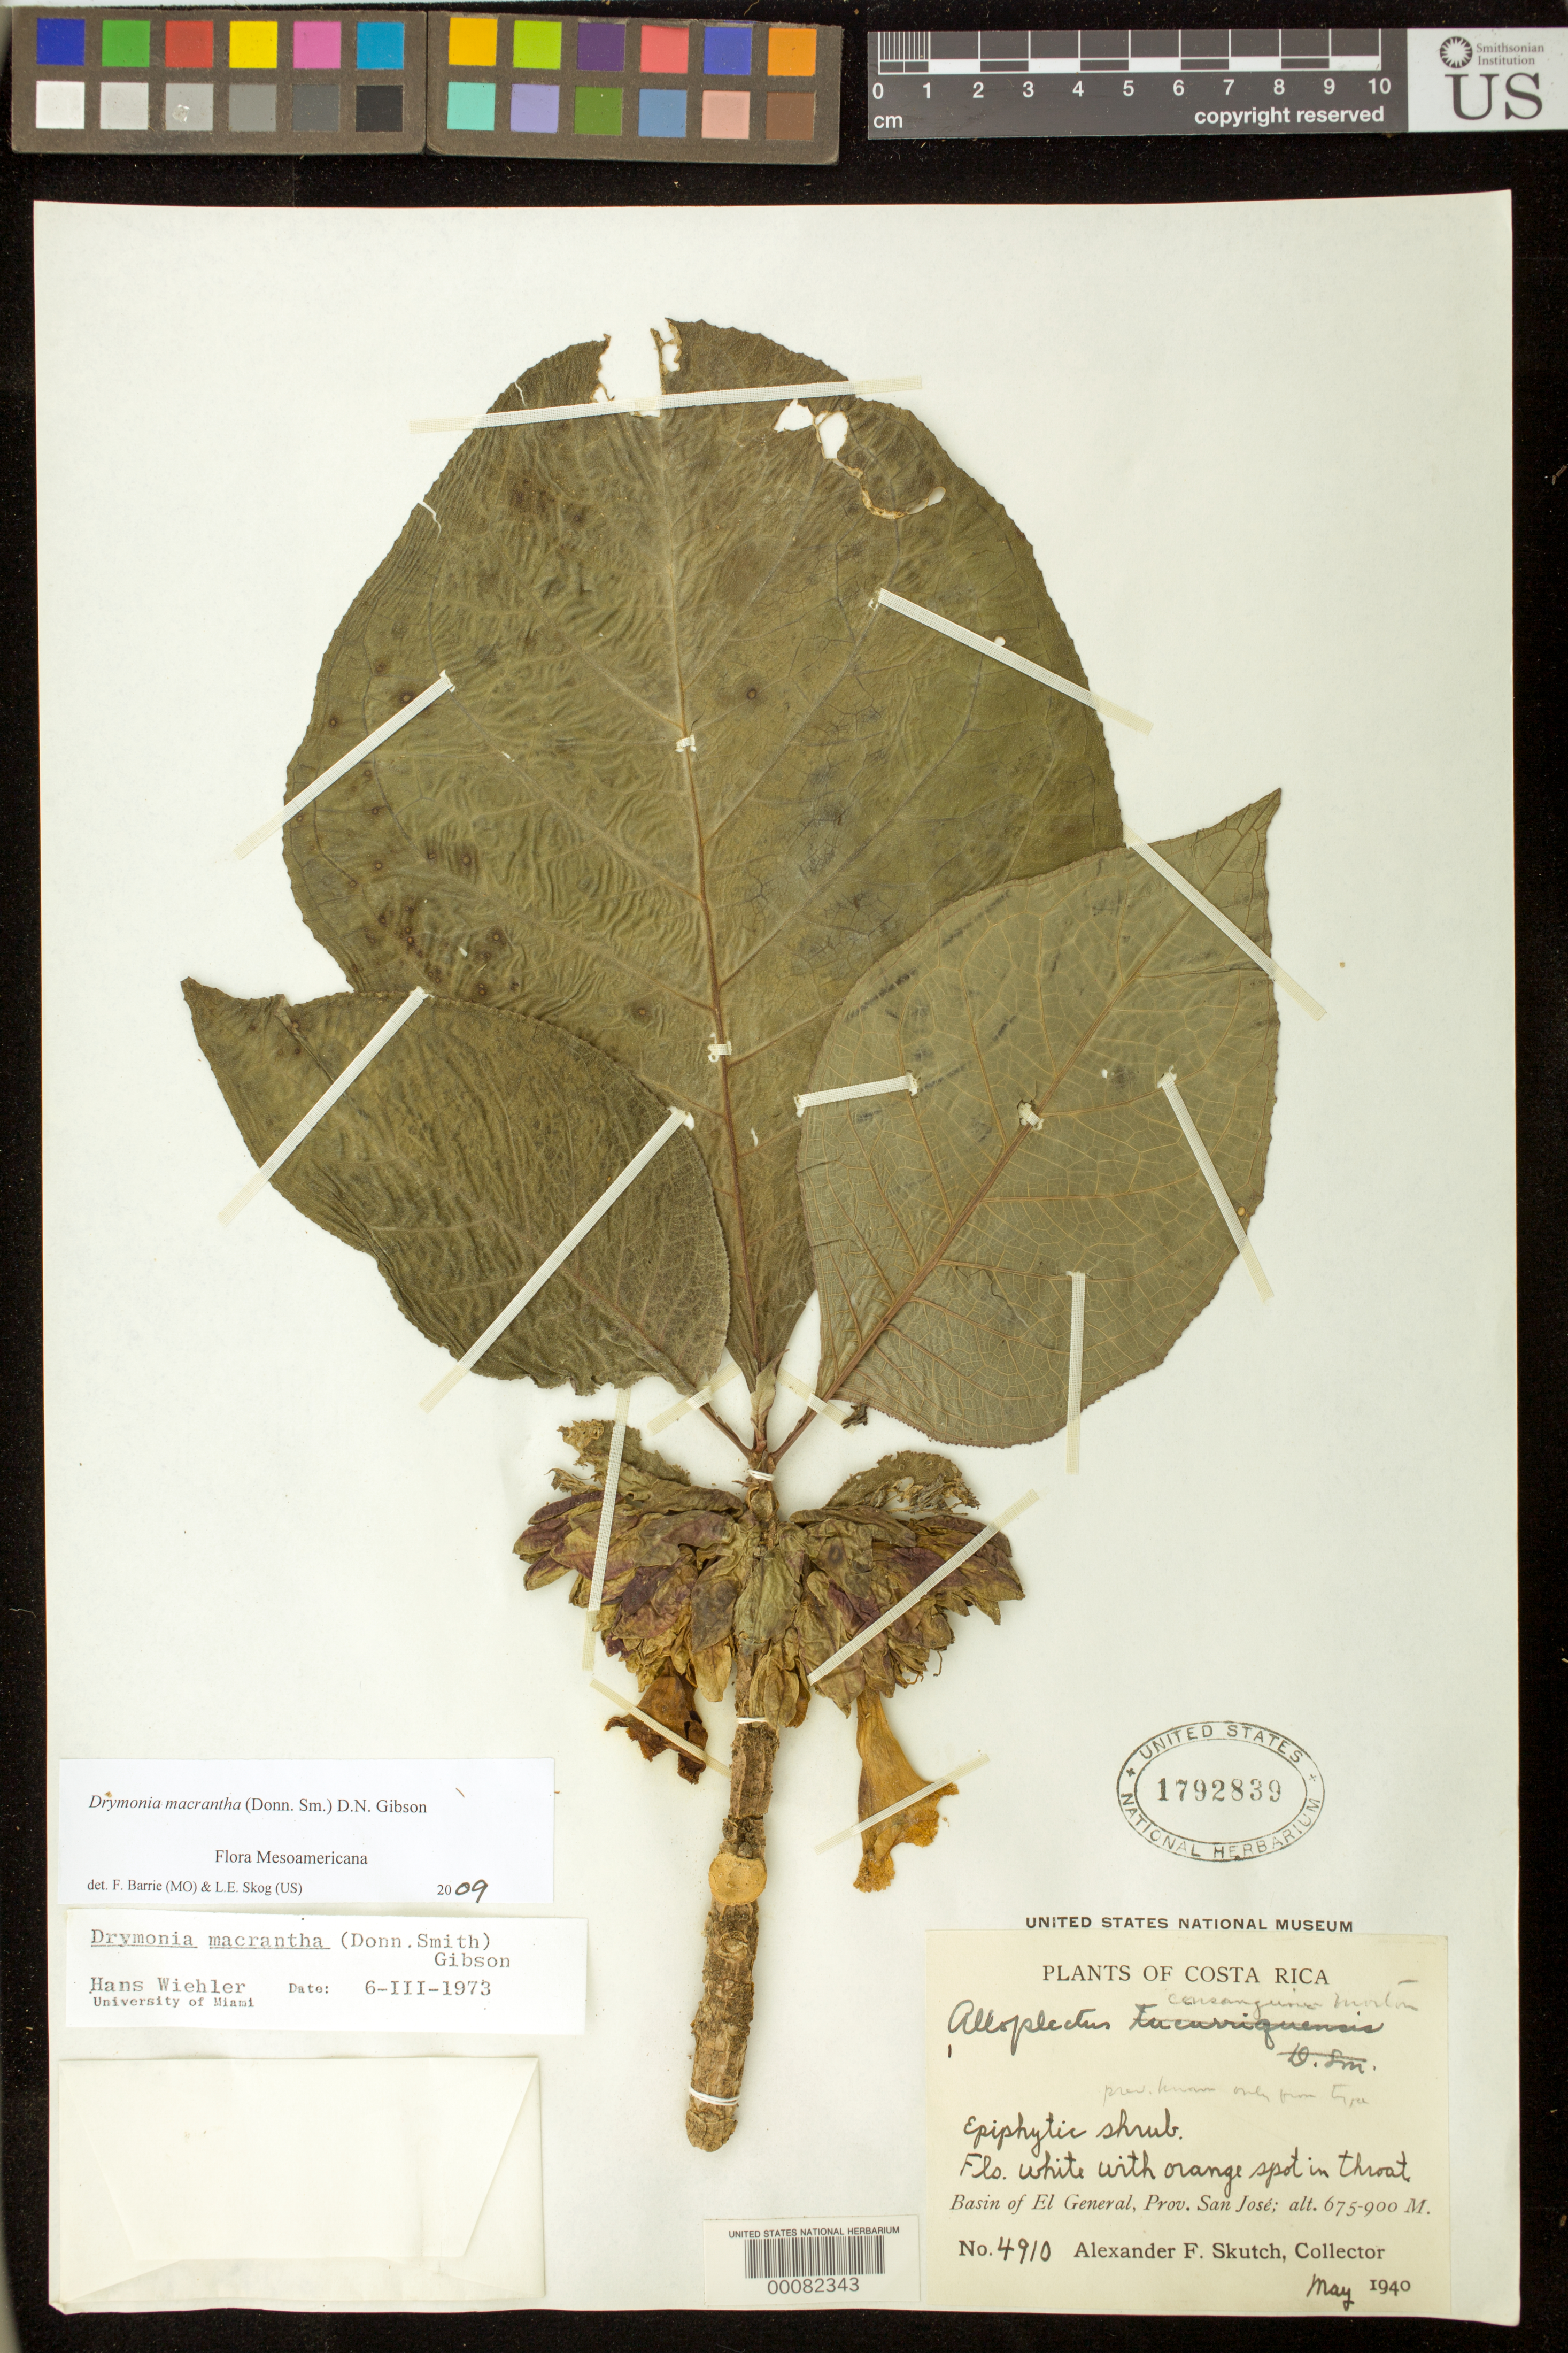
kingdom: Plantae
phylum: Tracheophyta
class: Magnoliopsida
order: Lamiales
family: Gesneriaceae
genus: Drymonia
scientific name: Drymonia macrantha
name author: (Donn. Sm.) D.N. Gibson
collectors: A. F. Skutch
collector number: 4910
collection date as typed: May 1940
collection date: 1940-05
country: Costa Rica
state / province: San José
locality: Basin of El General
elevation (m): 675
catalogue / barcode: US 1792839